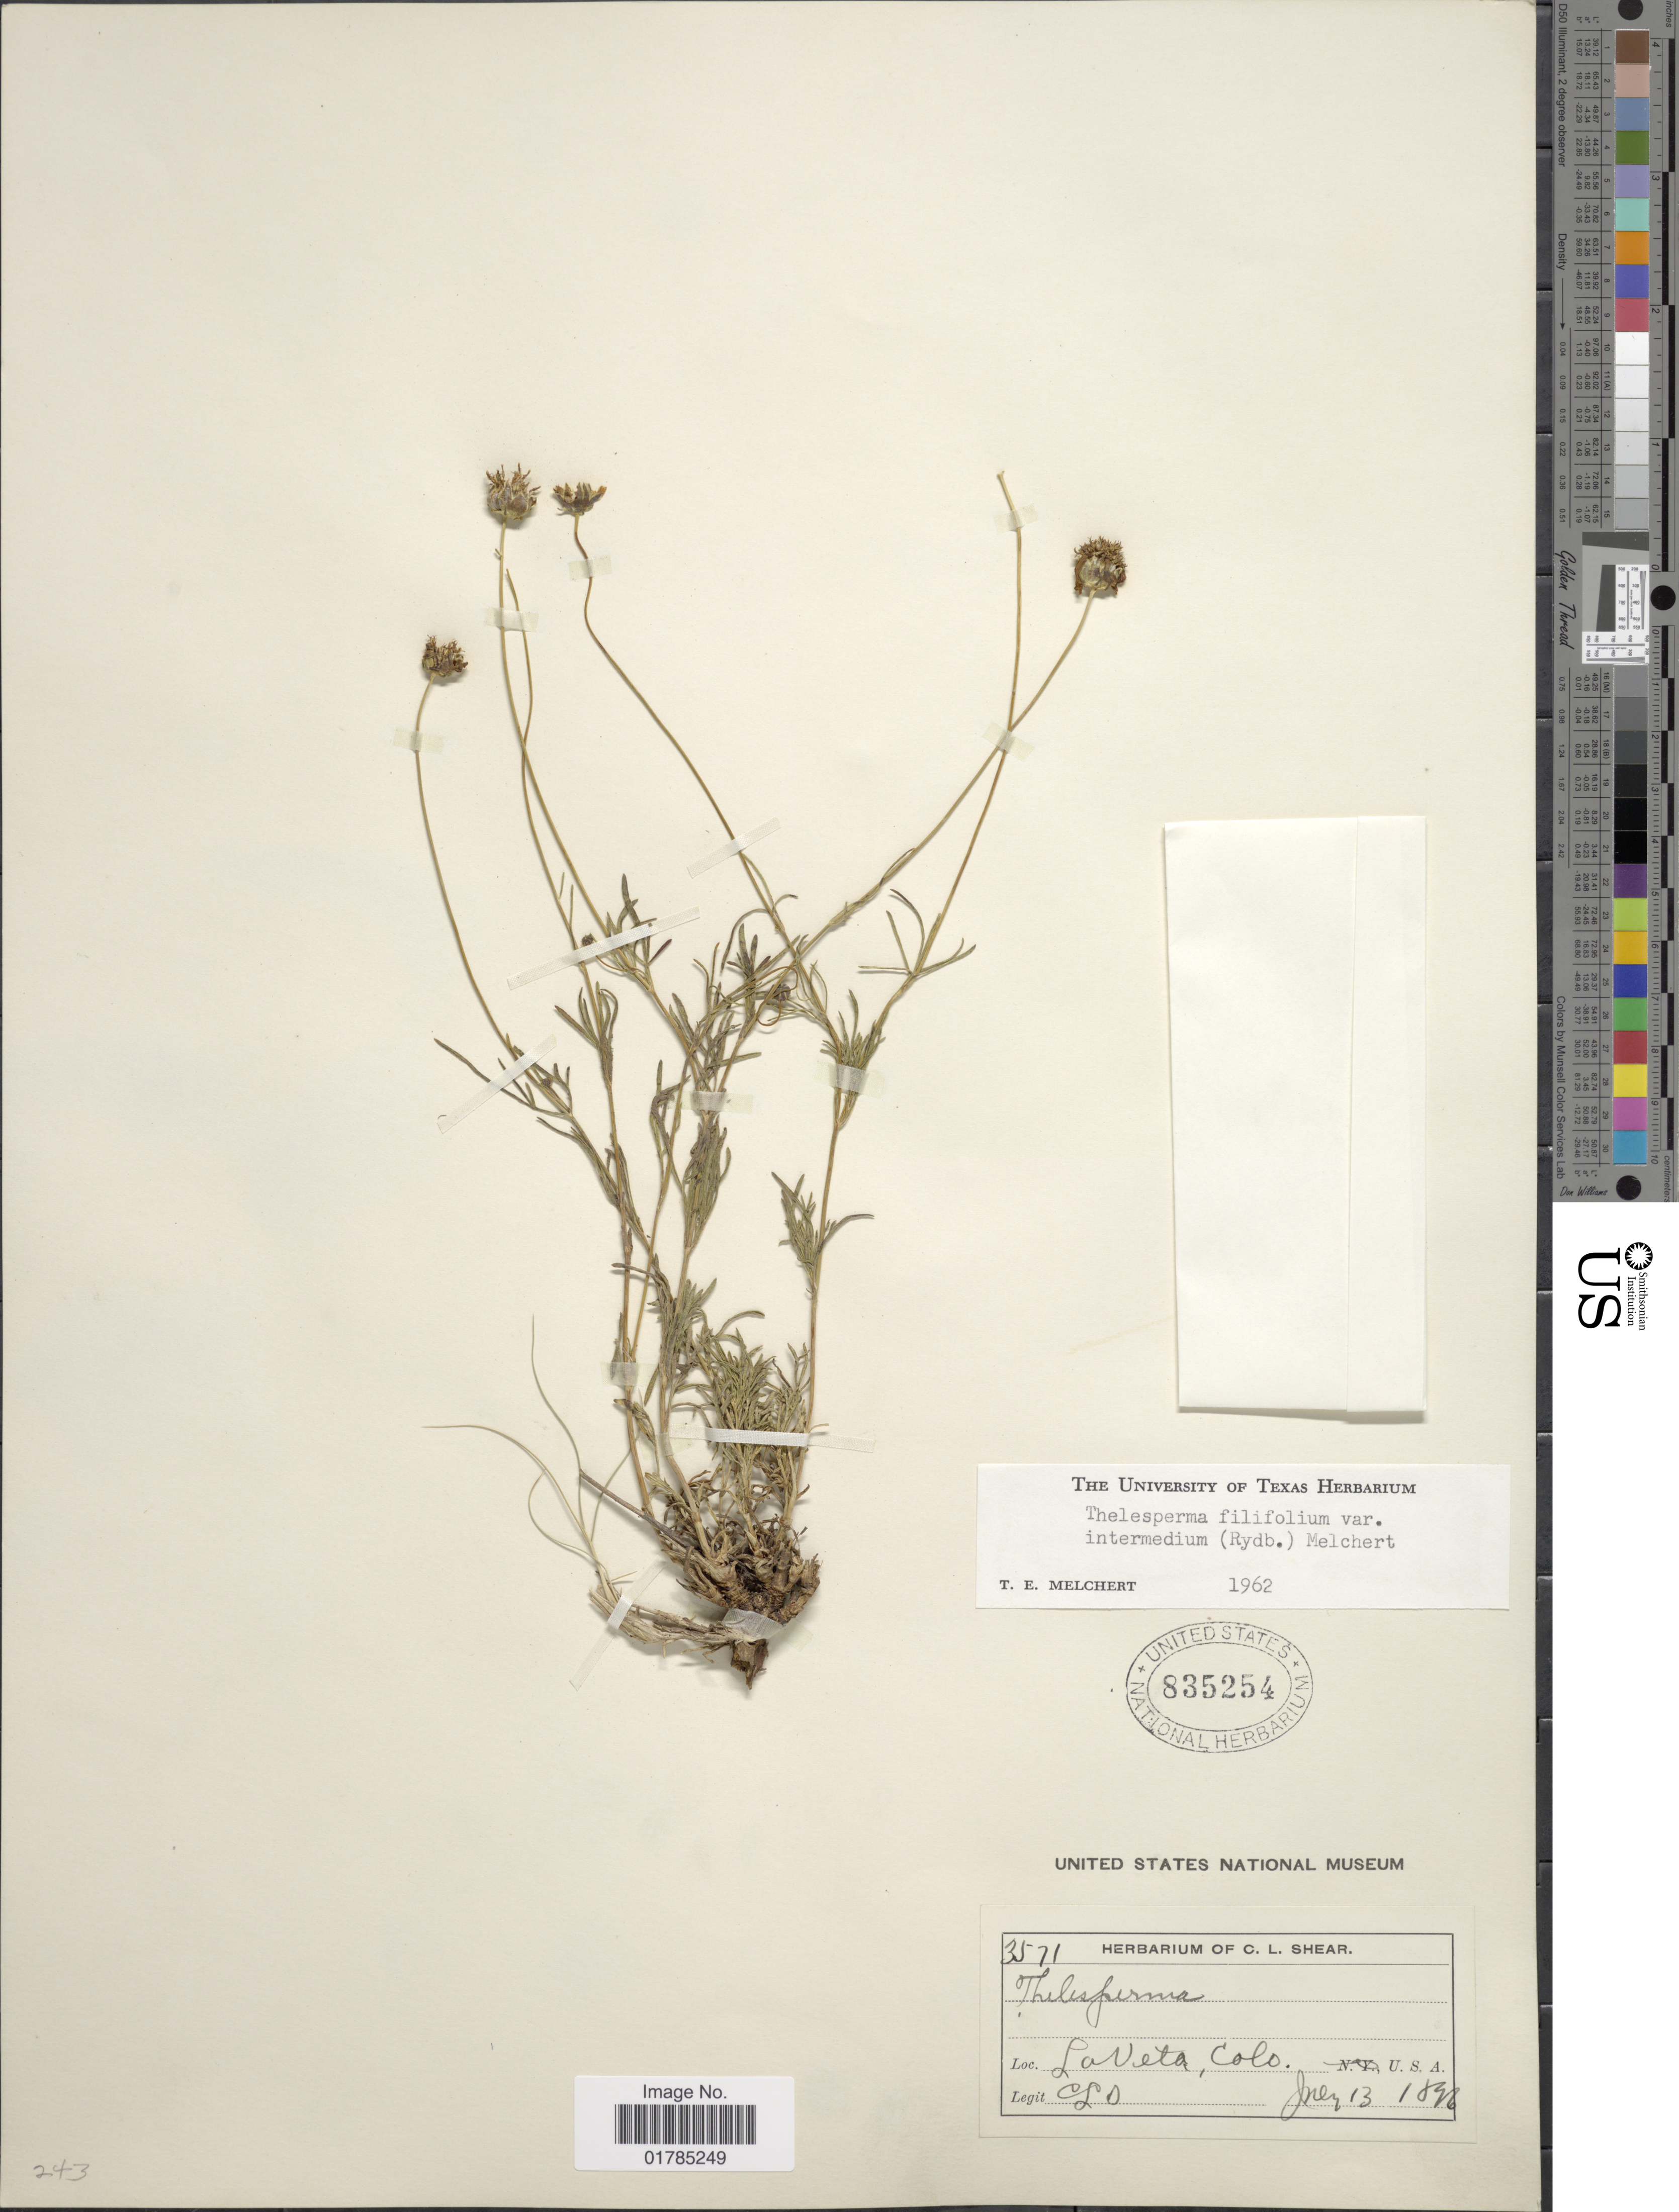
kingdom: Plantae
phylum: Tracheophyta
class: Magnoliopsida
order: Asterales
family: Asteraceae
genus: Thelesperma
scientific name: Thelesperma filifolium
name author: (Hook.) A. Gray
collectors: C. L. Shear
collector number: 3571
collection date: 1846-07-13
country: United States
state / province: Colorado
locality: Laveta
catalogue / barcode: US 835254